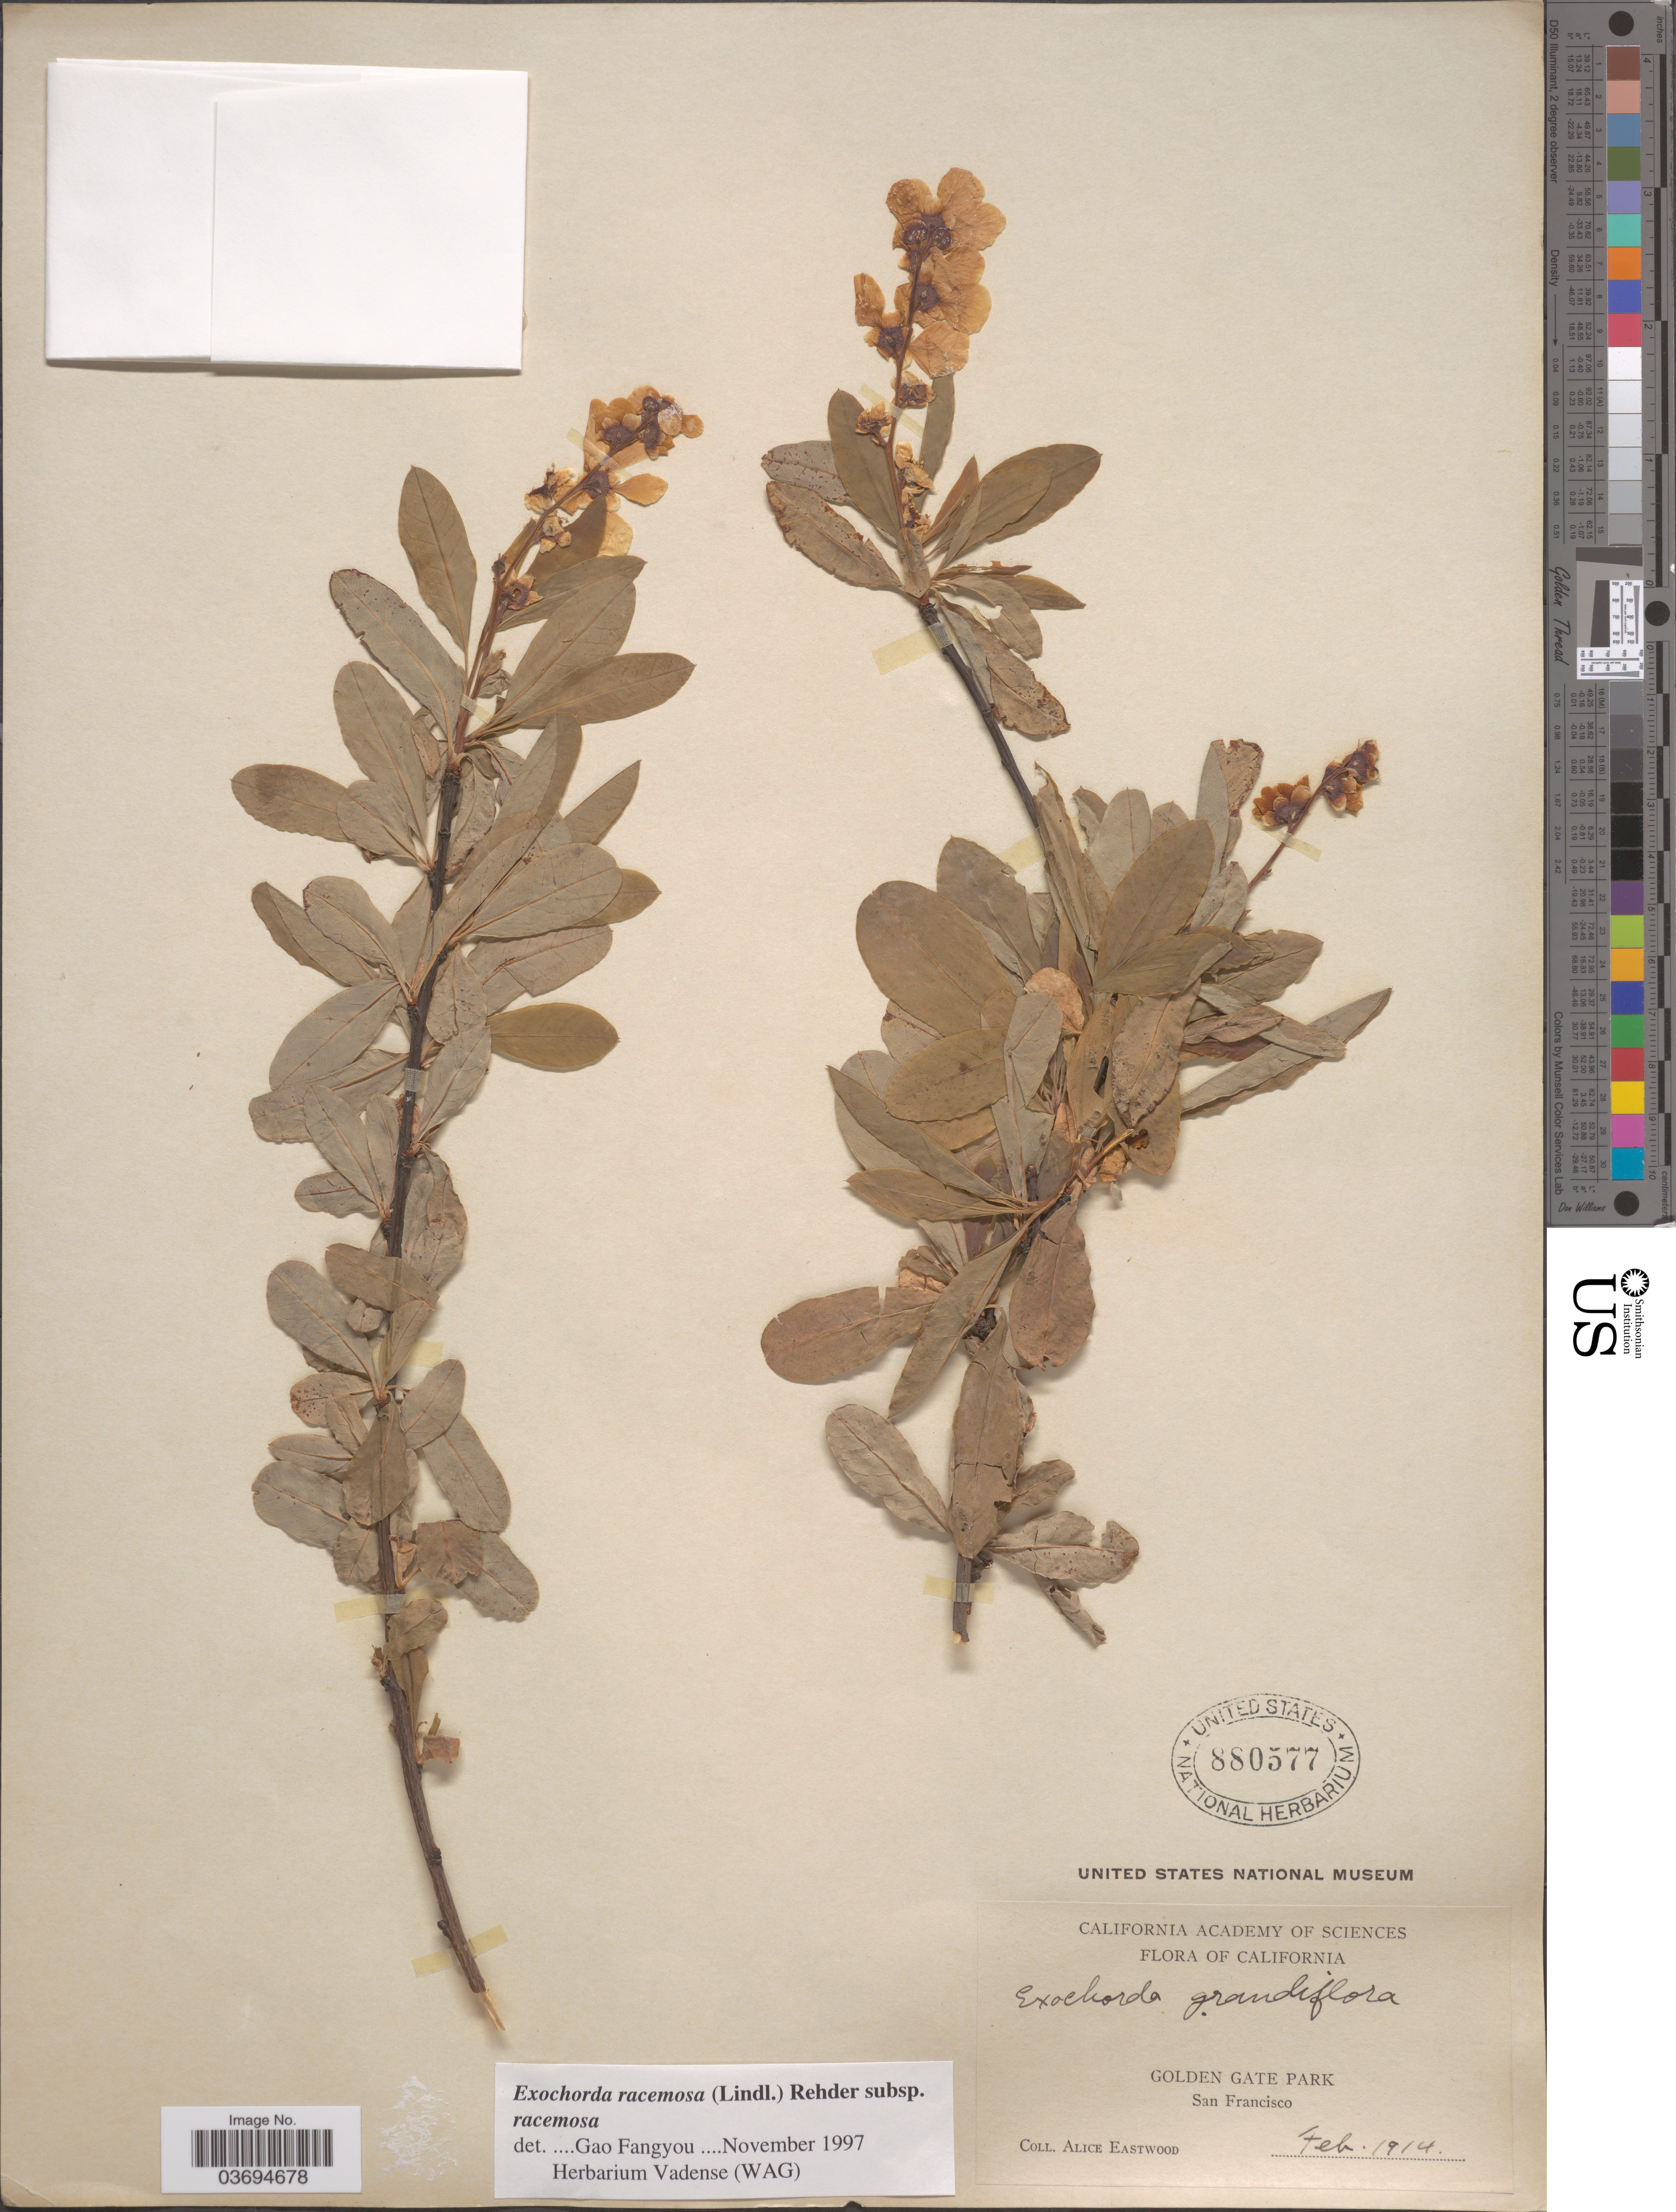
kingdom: Plantae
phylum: Tracheophyta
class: Magnoliopsida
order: Rosales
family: Rosaceae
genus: Exochorda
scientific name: Exochorda racemosa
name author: (Fortune ex Lindl.) Rehder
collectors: A. Eastwood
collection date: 1914-02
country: United States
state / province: California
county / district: San Francisco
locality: Golden Gate Park, San Francisco.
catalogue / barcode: US 880577